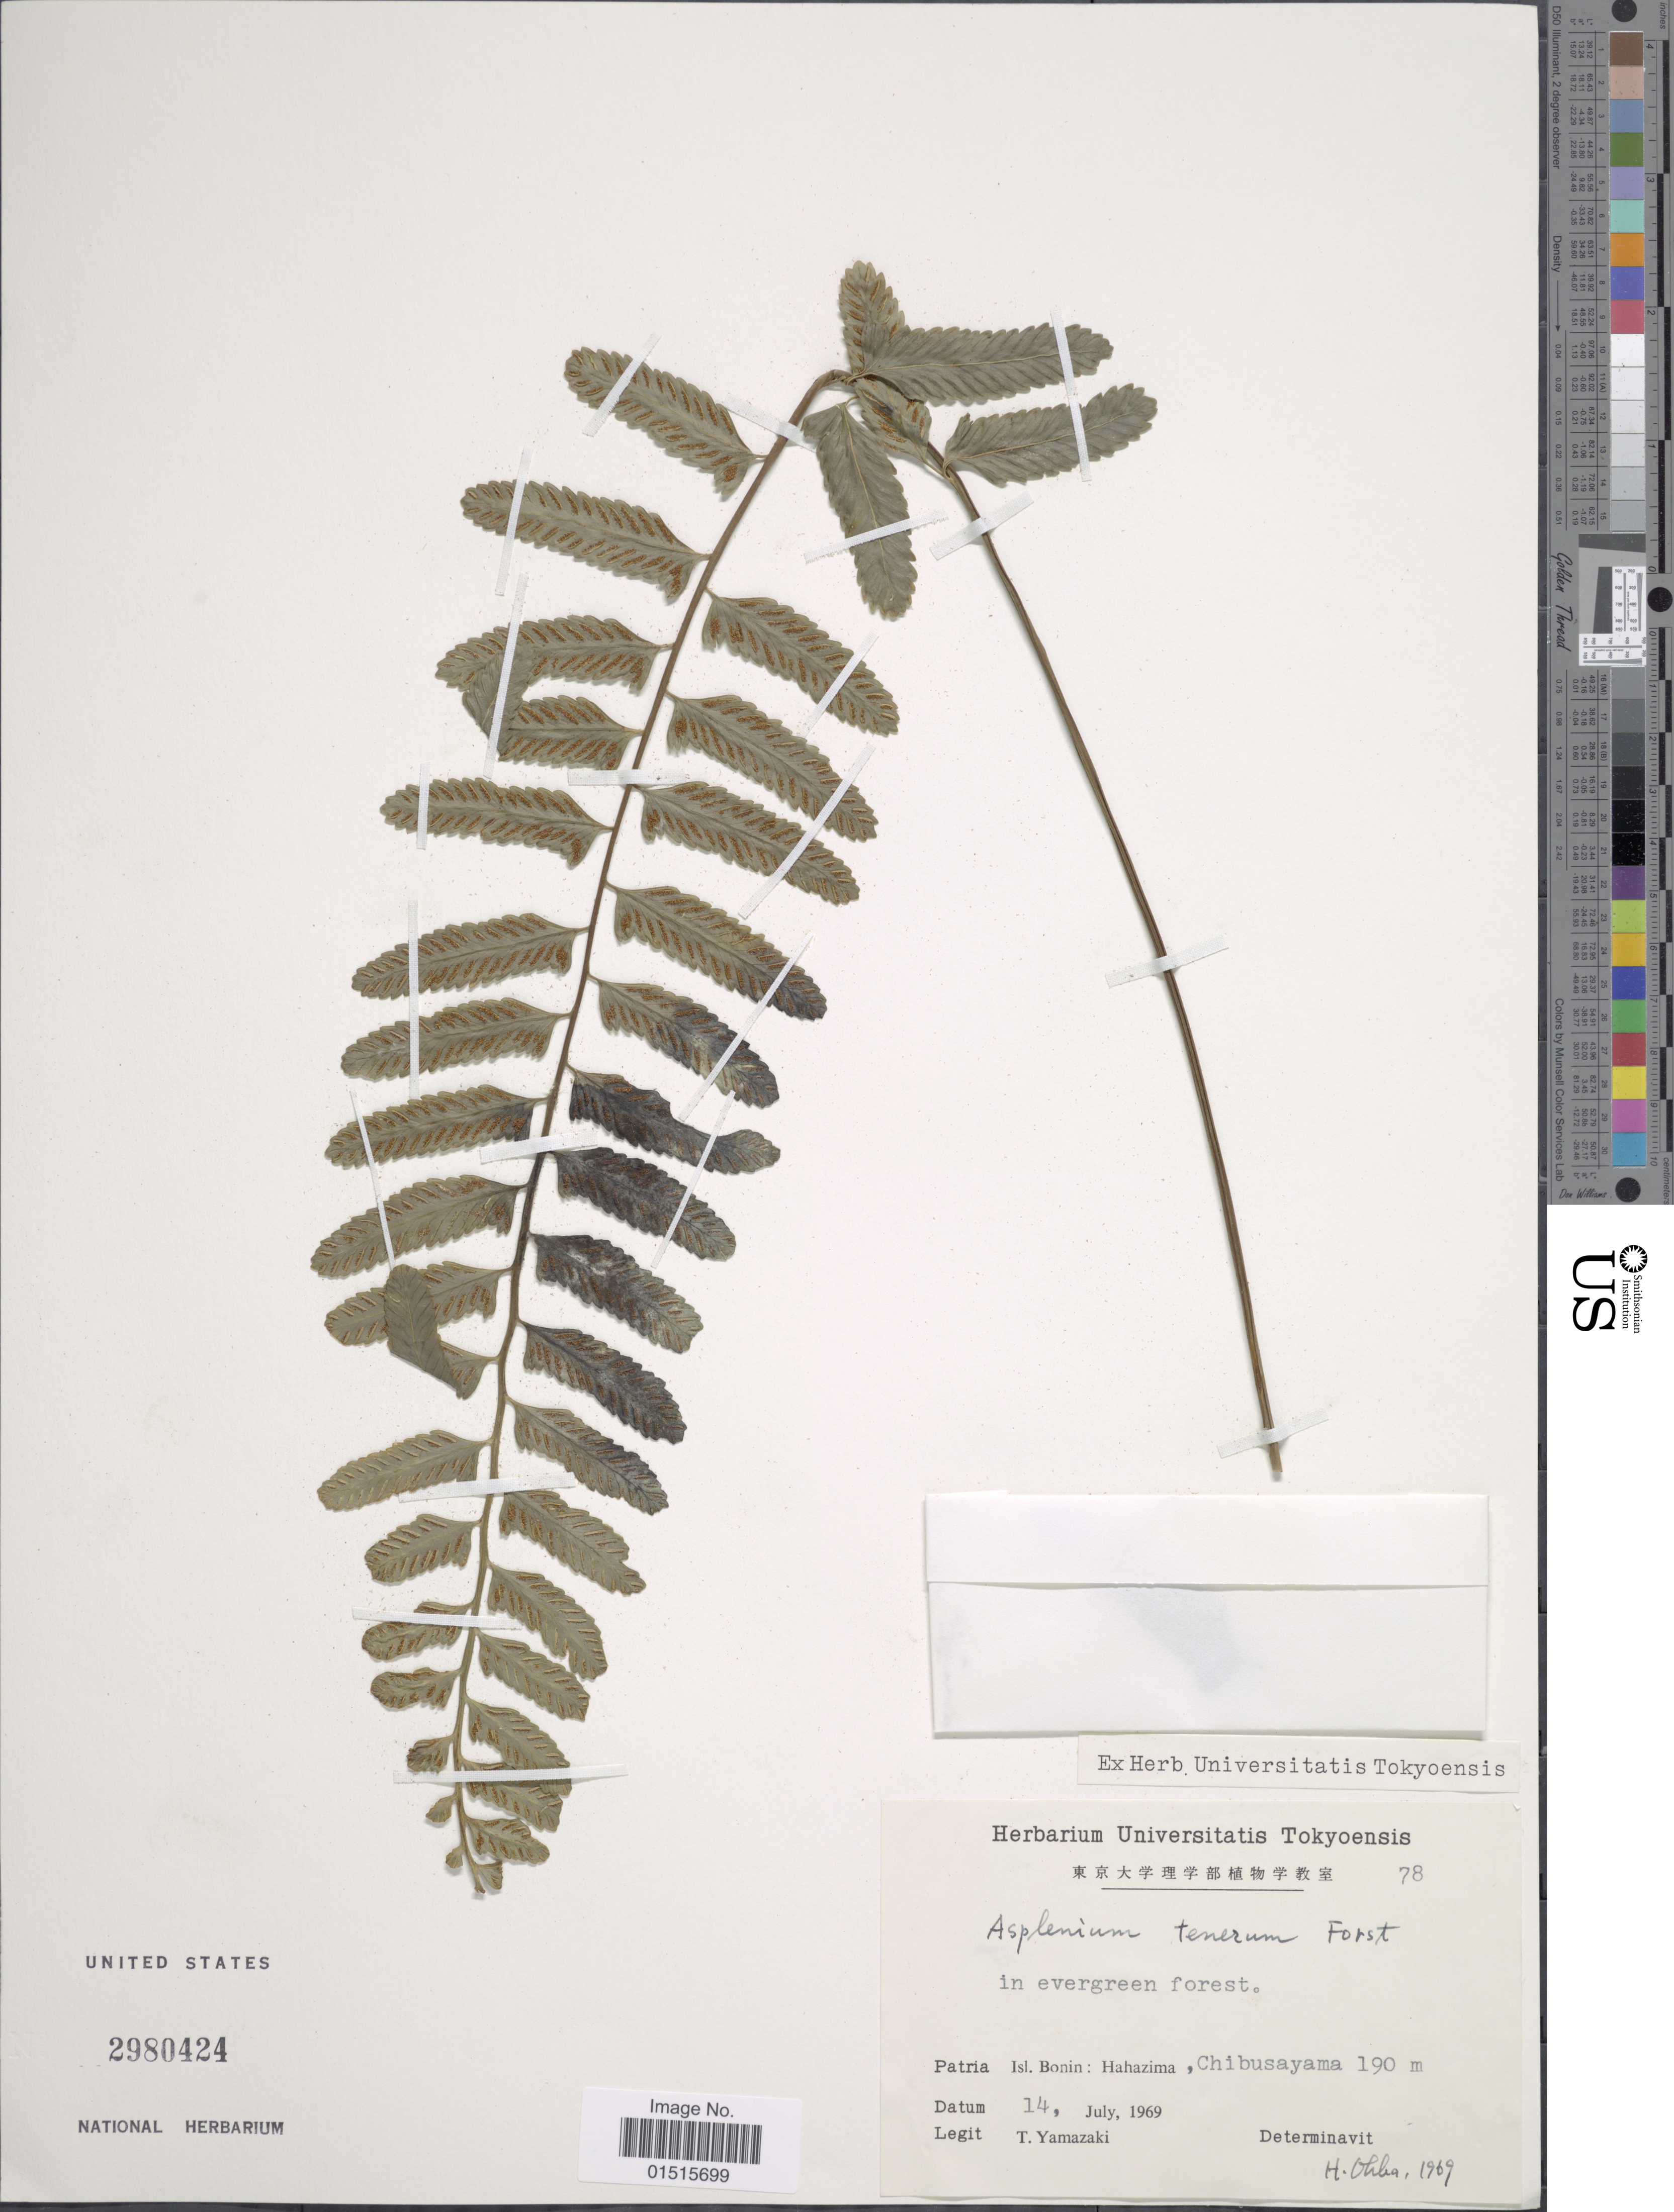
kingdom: Plantae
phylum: Tracheophyta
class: Polypodiopsida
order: Polypodiales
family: Aspleniaceae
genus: Asplenium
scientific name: Asplenium tenerum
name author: G. Forst.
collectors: T. Yamazaki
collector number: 78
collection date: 1969-07-14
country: Japan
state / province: Tokyo, Federal City of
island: Bonin Islands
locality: Isl. Bonin: Hahazima, Chibusayama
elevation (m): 190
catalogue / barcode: US 2980424